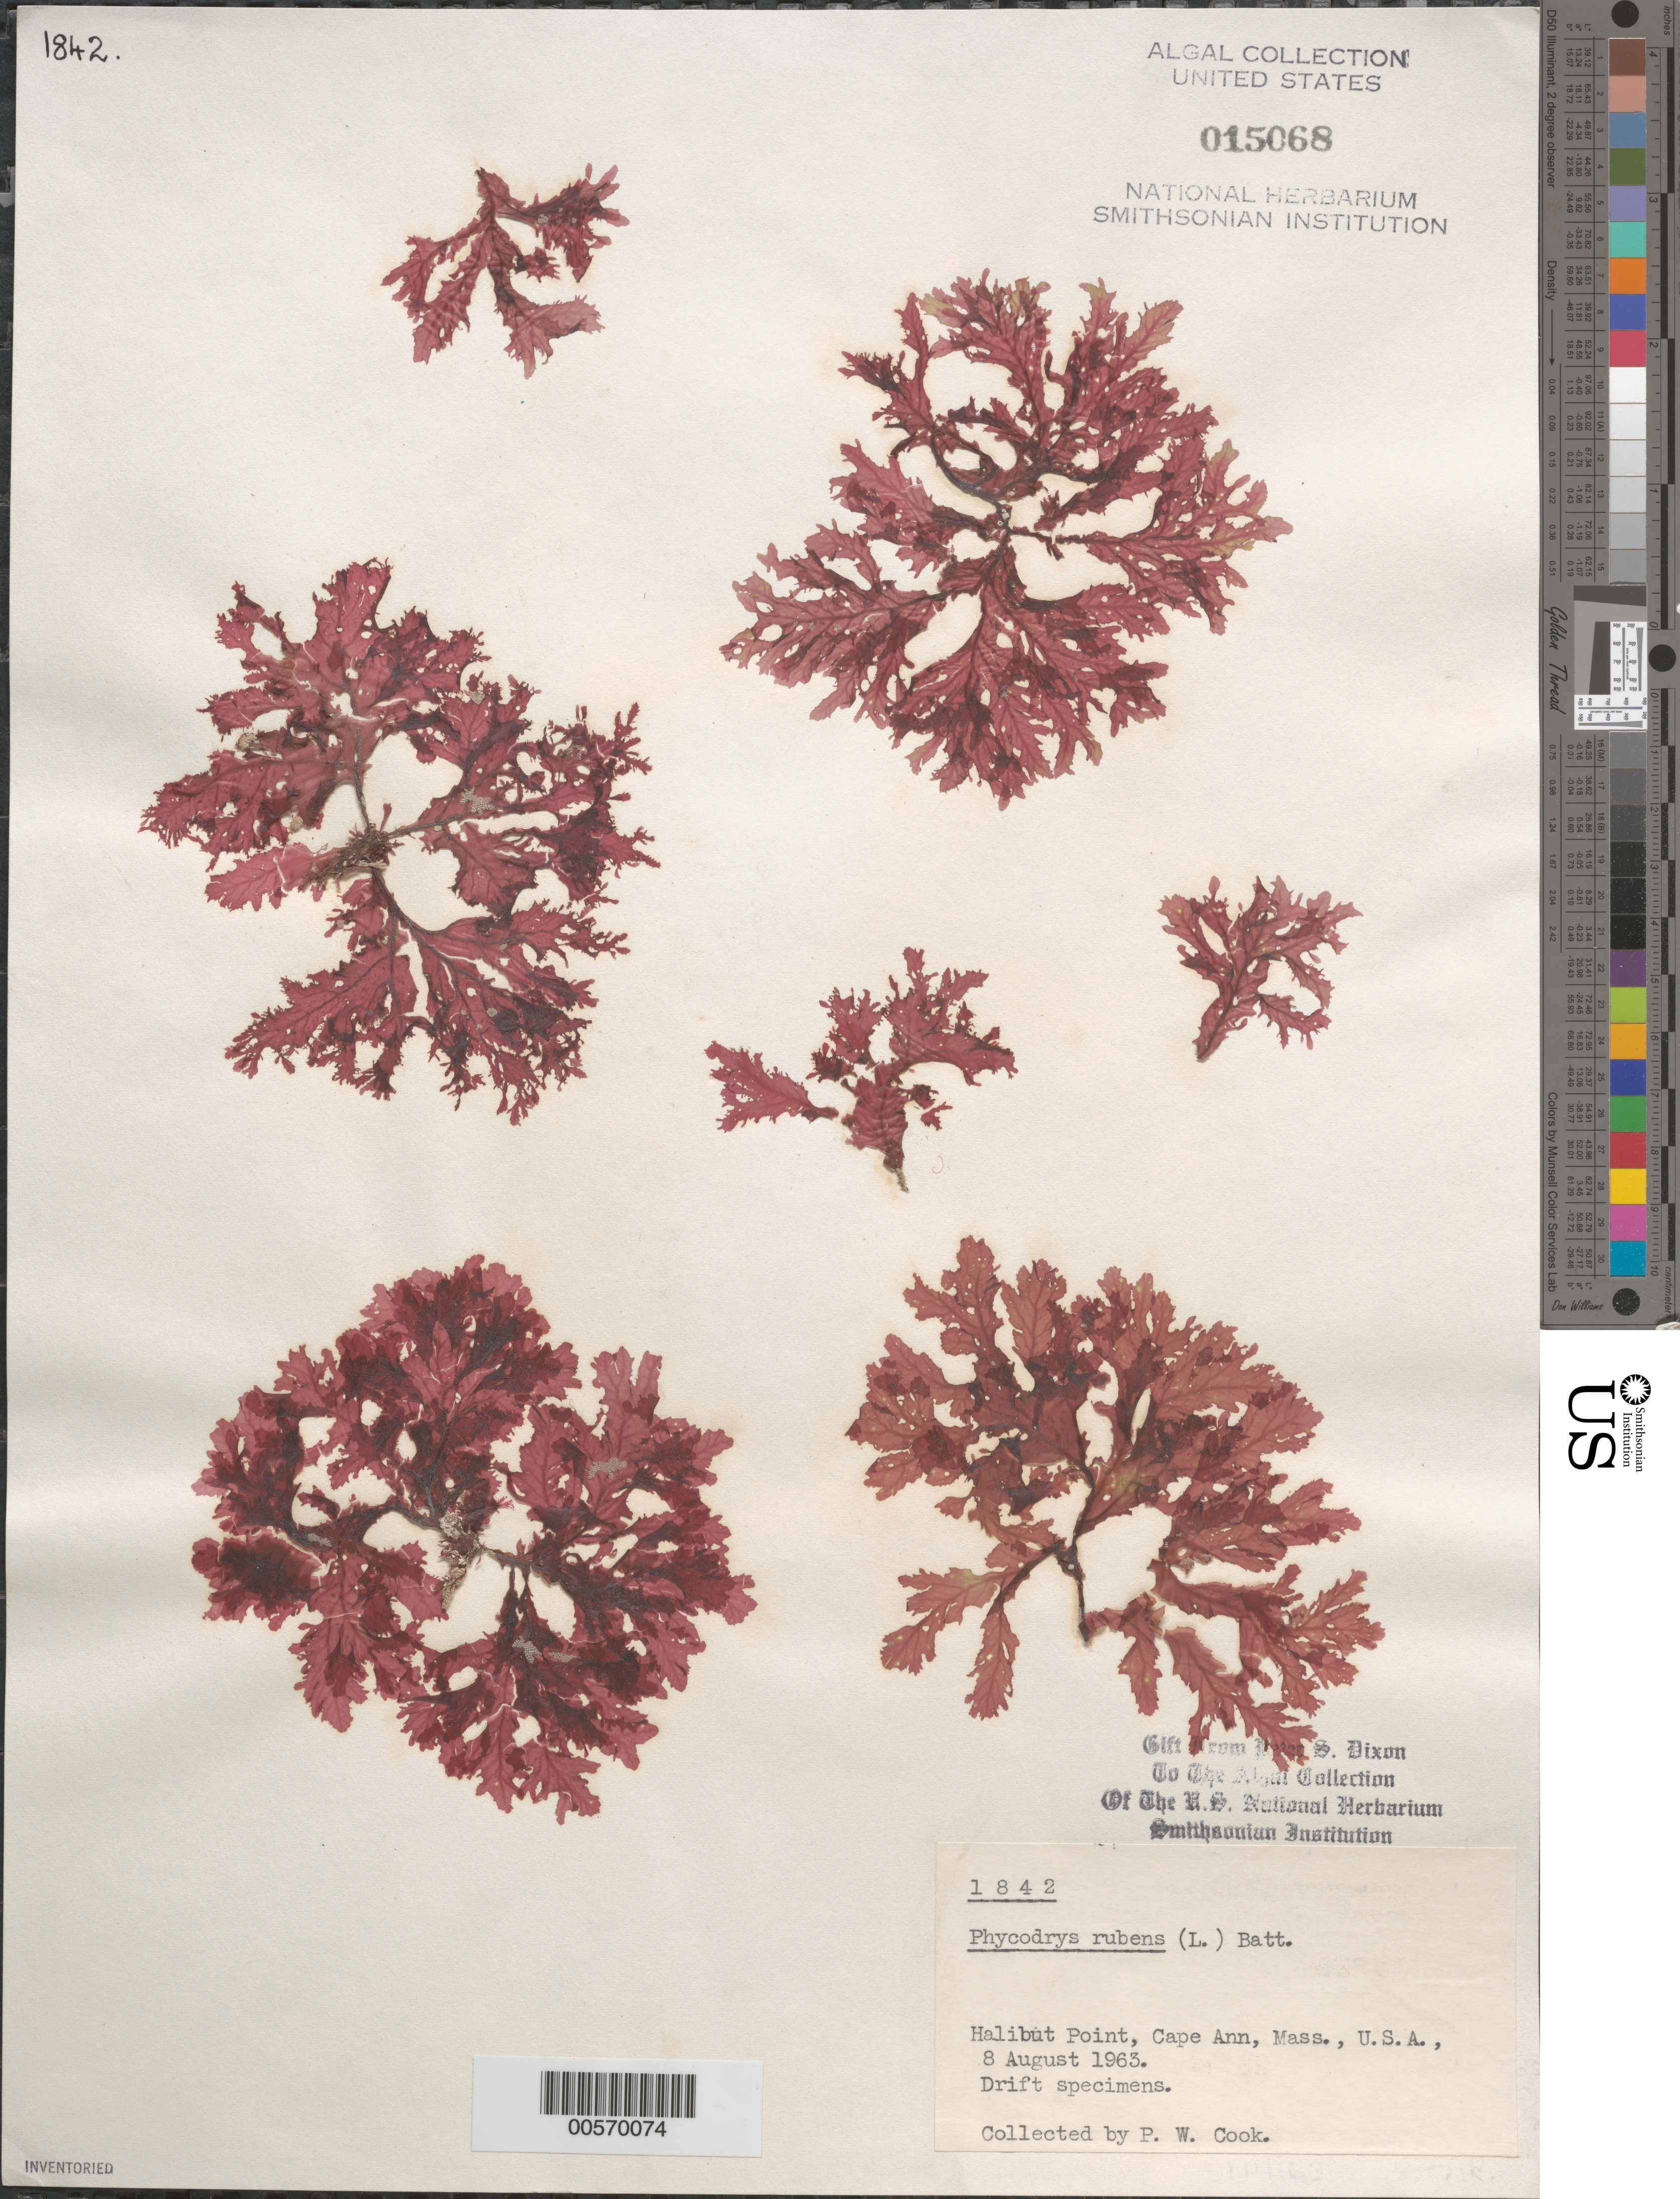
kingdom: Plantae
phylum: Rhodophyta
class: Florideophyceae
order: Ceramiales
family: Delesseriaceae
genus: Phycodrys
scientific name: Phycodrys rubens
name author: (L.) Batters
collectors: P. W. Cook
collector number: PSD 1842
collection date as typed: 08 Aug 1963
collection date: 1963-08-08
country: United States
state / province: Massachusetts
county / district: Essex County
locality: Halibut Point, Cape Ann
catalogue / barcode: US 15068